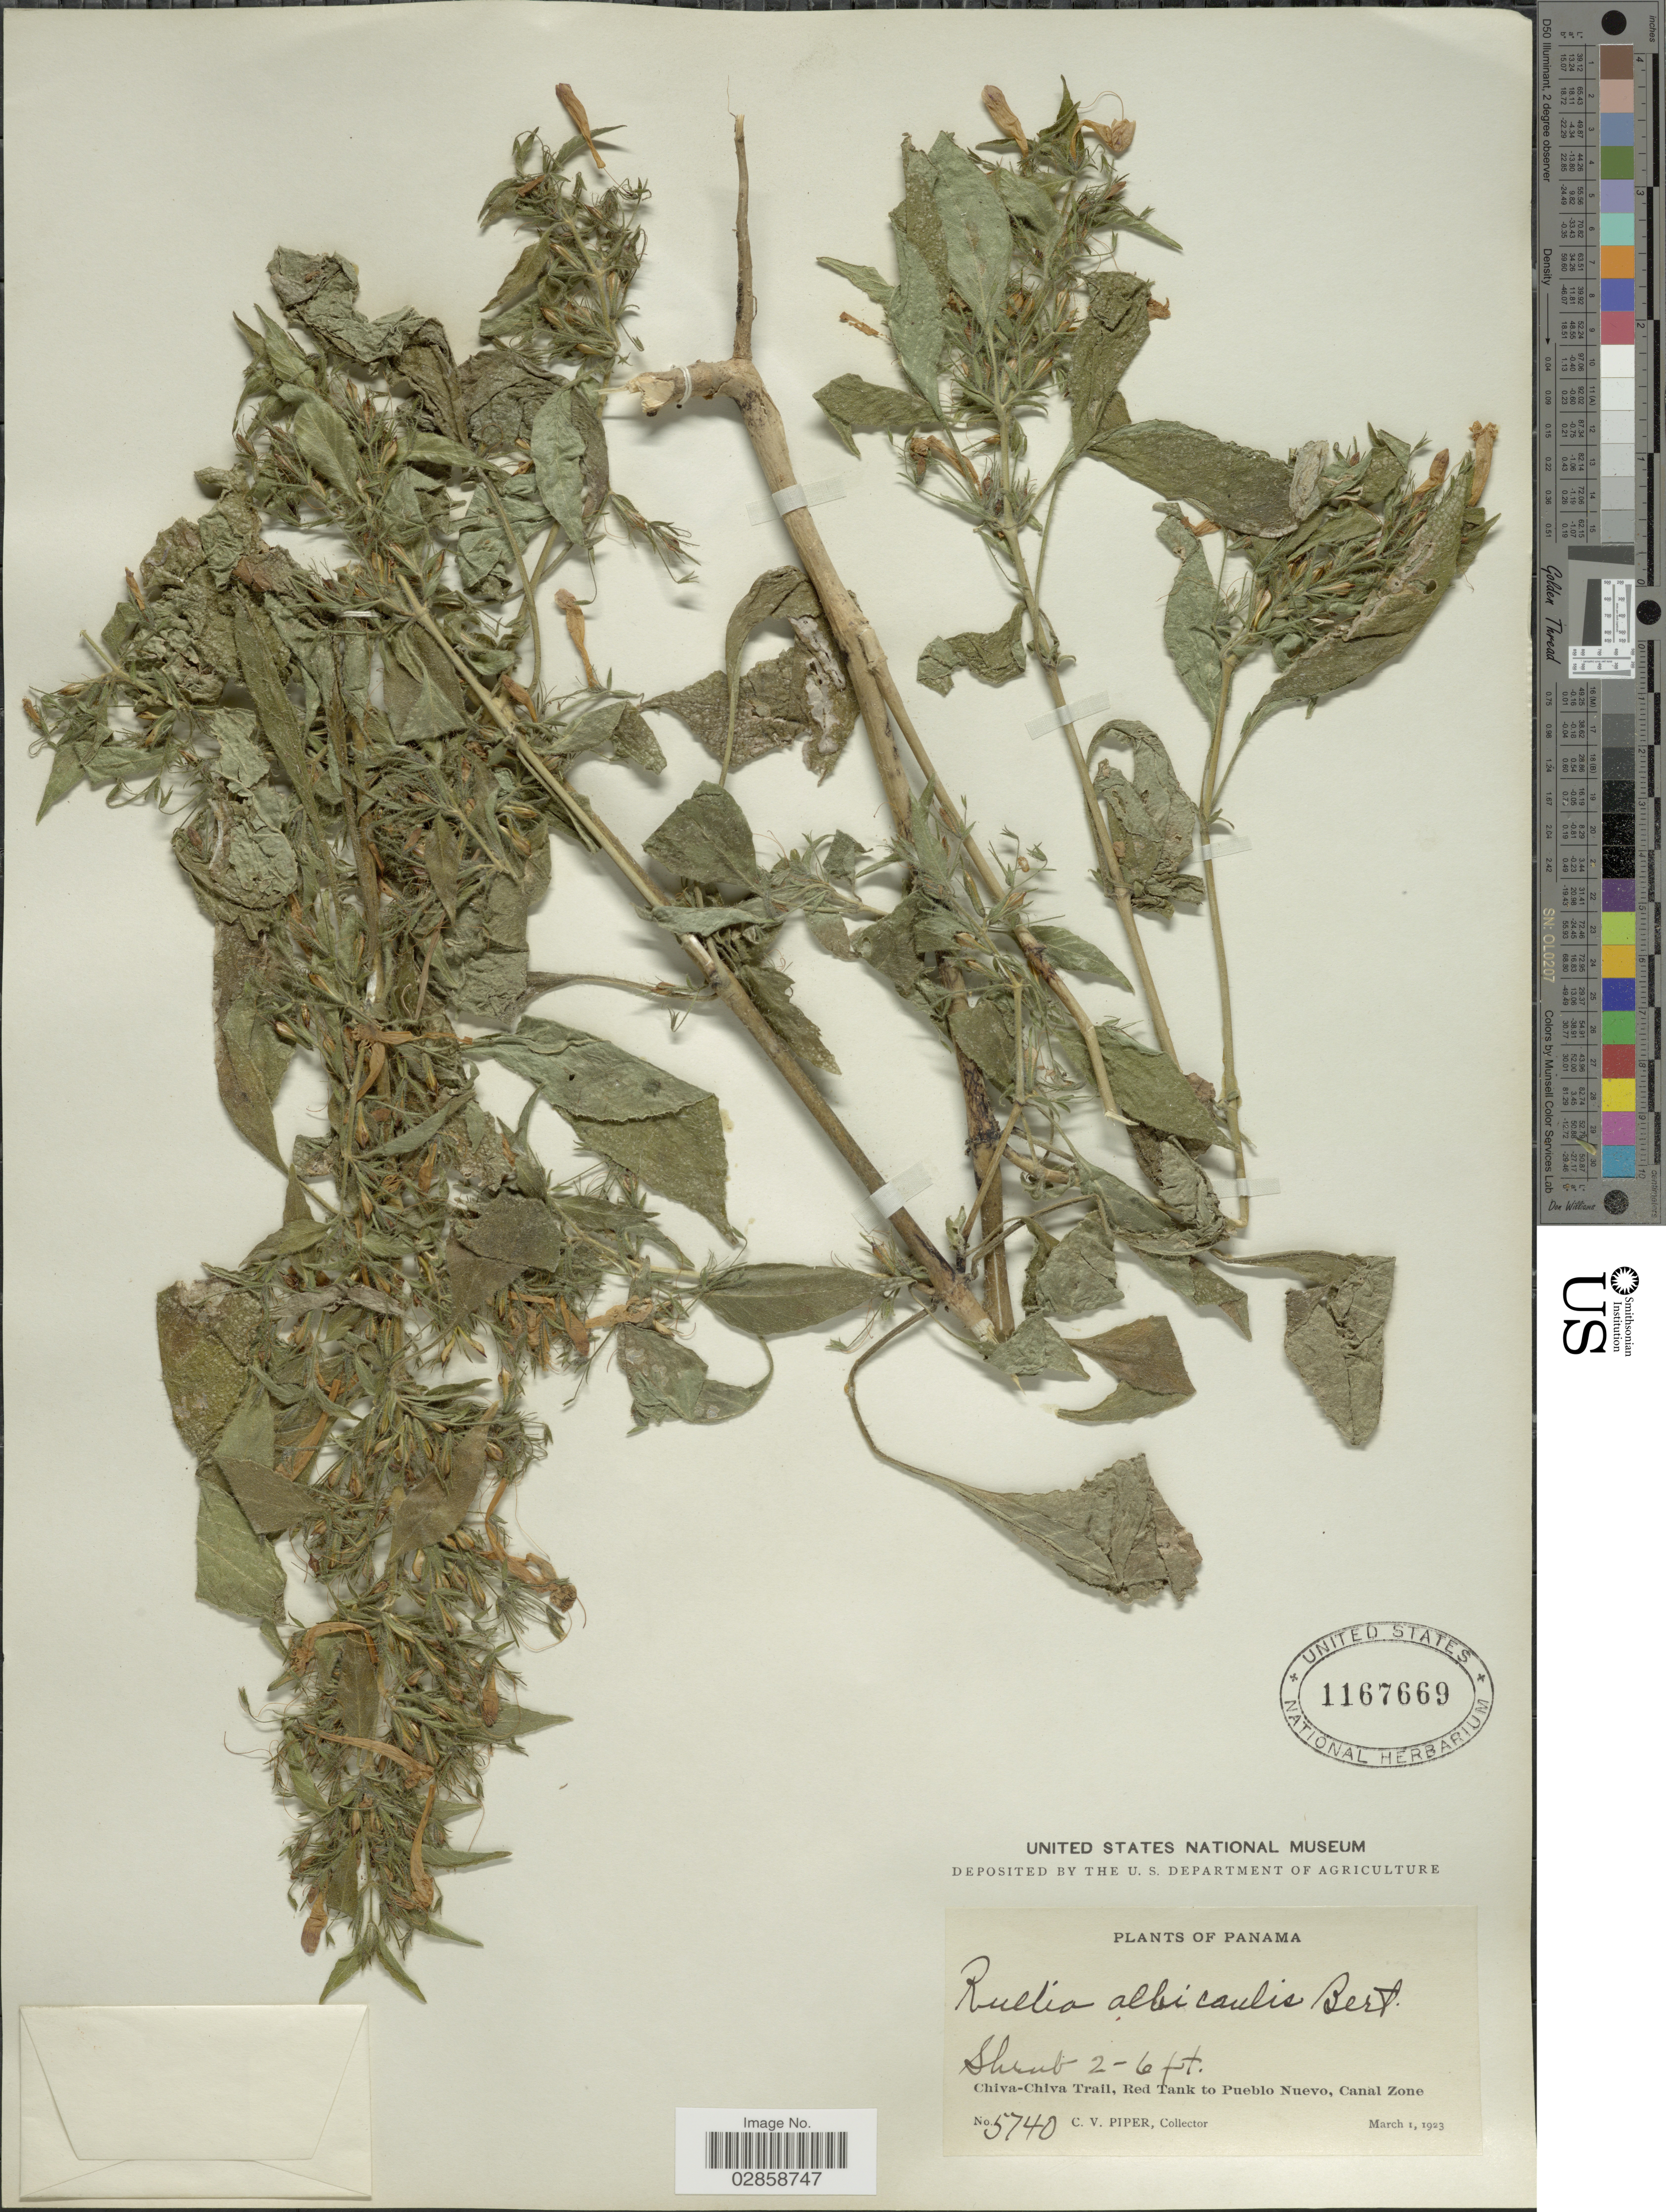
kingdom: Plantae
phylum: Tracheophyta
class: Magnoliopsida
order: Lamiales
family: Acanthaceae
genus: Ruellia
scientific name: Ruellia inundata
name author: Kunth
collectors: C. V. Piper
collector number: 5740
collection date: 1923-03-01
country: Panama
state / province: Panamá / Panamá Oeste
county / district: Canal Zone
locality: Chiva-Chiva Trail, Red Tank to Pueblo Nuevo.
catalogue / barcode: US 1167669